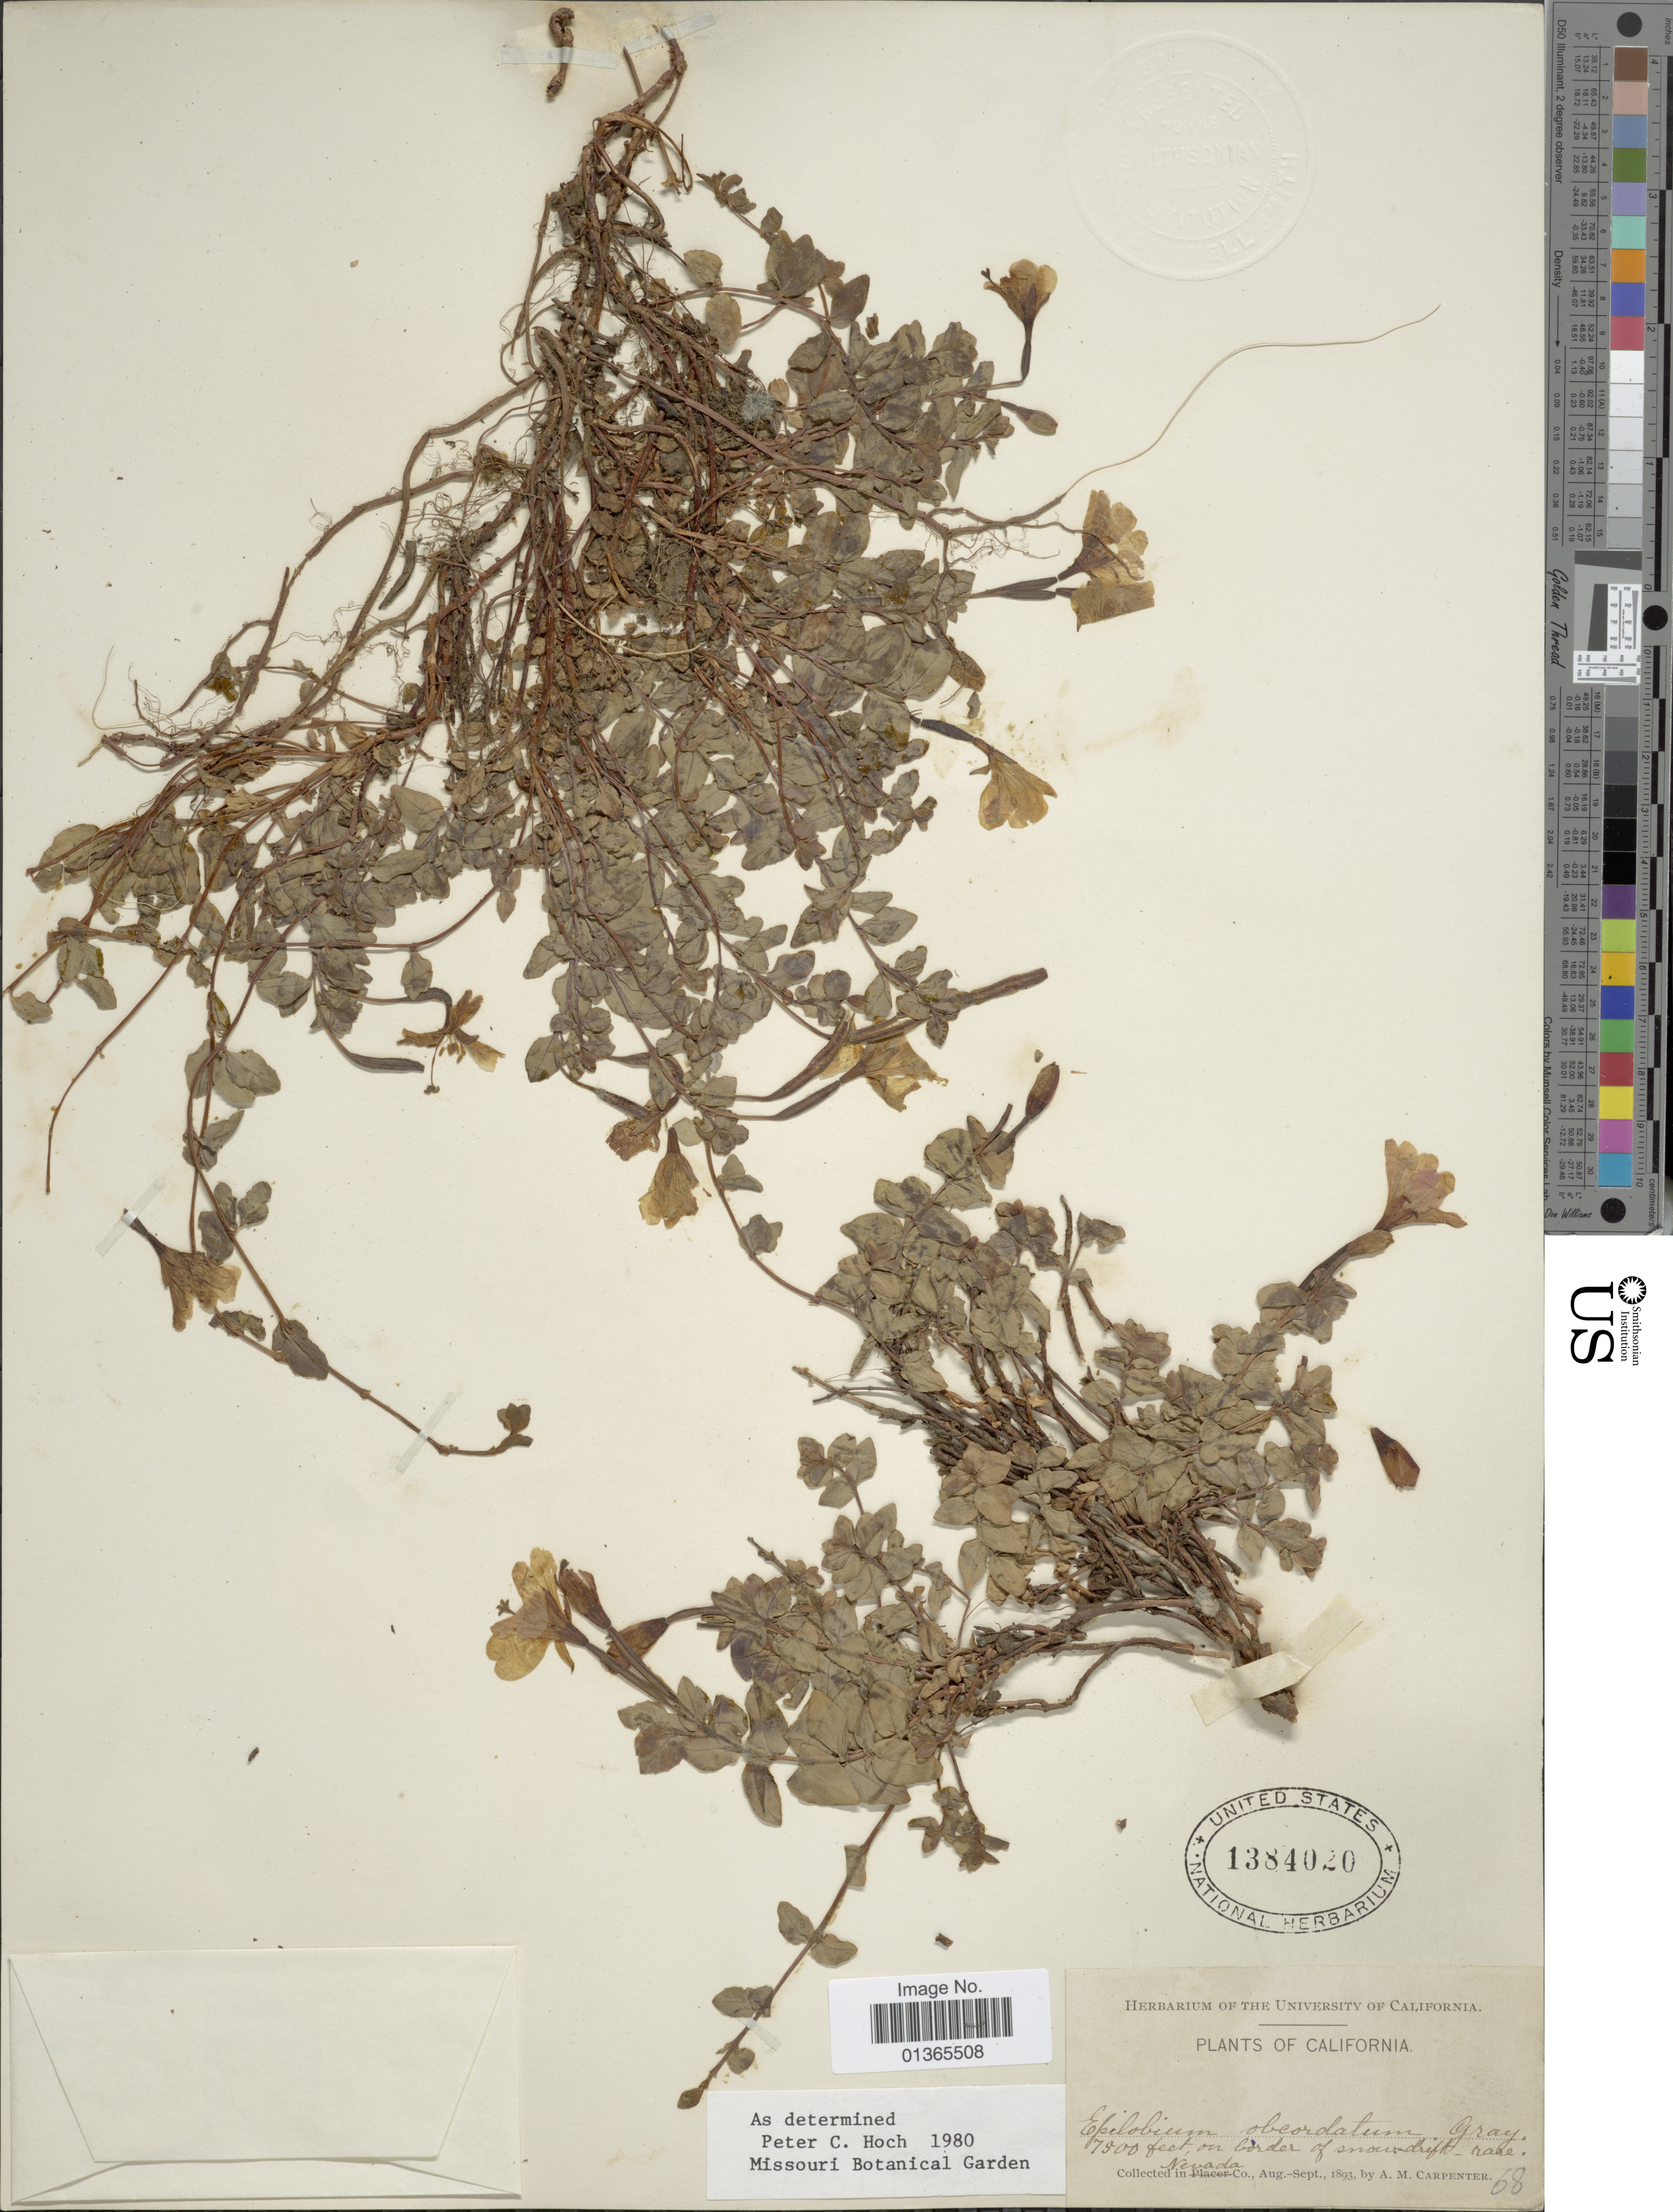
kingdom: Plantae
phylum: Tracheophyta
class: Magnoliopsida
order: Myrtales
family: Onagraceae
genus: Epilobium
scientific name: Epilobium obcordatum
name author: A. Gray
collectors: A. Carpenter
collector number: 68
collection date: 1893-08/1893-09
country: United States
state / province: California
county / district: Nevada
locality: Nevada Co.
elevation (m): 2286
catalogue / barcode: US 1384020